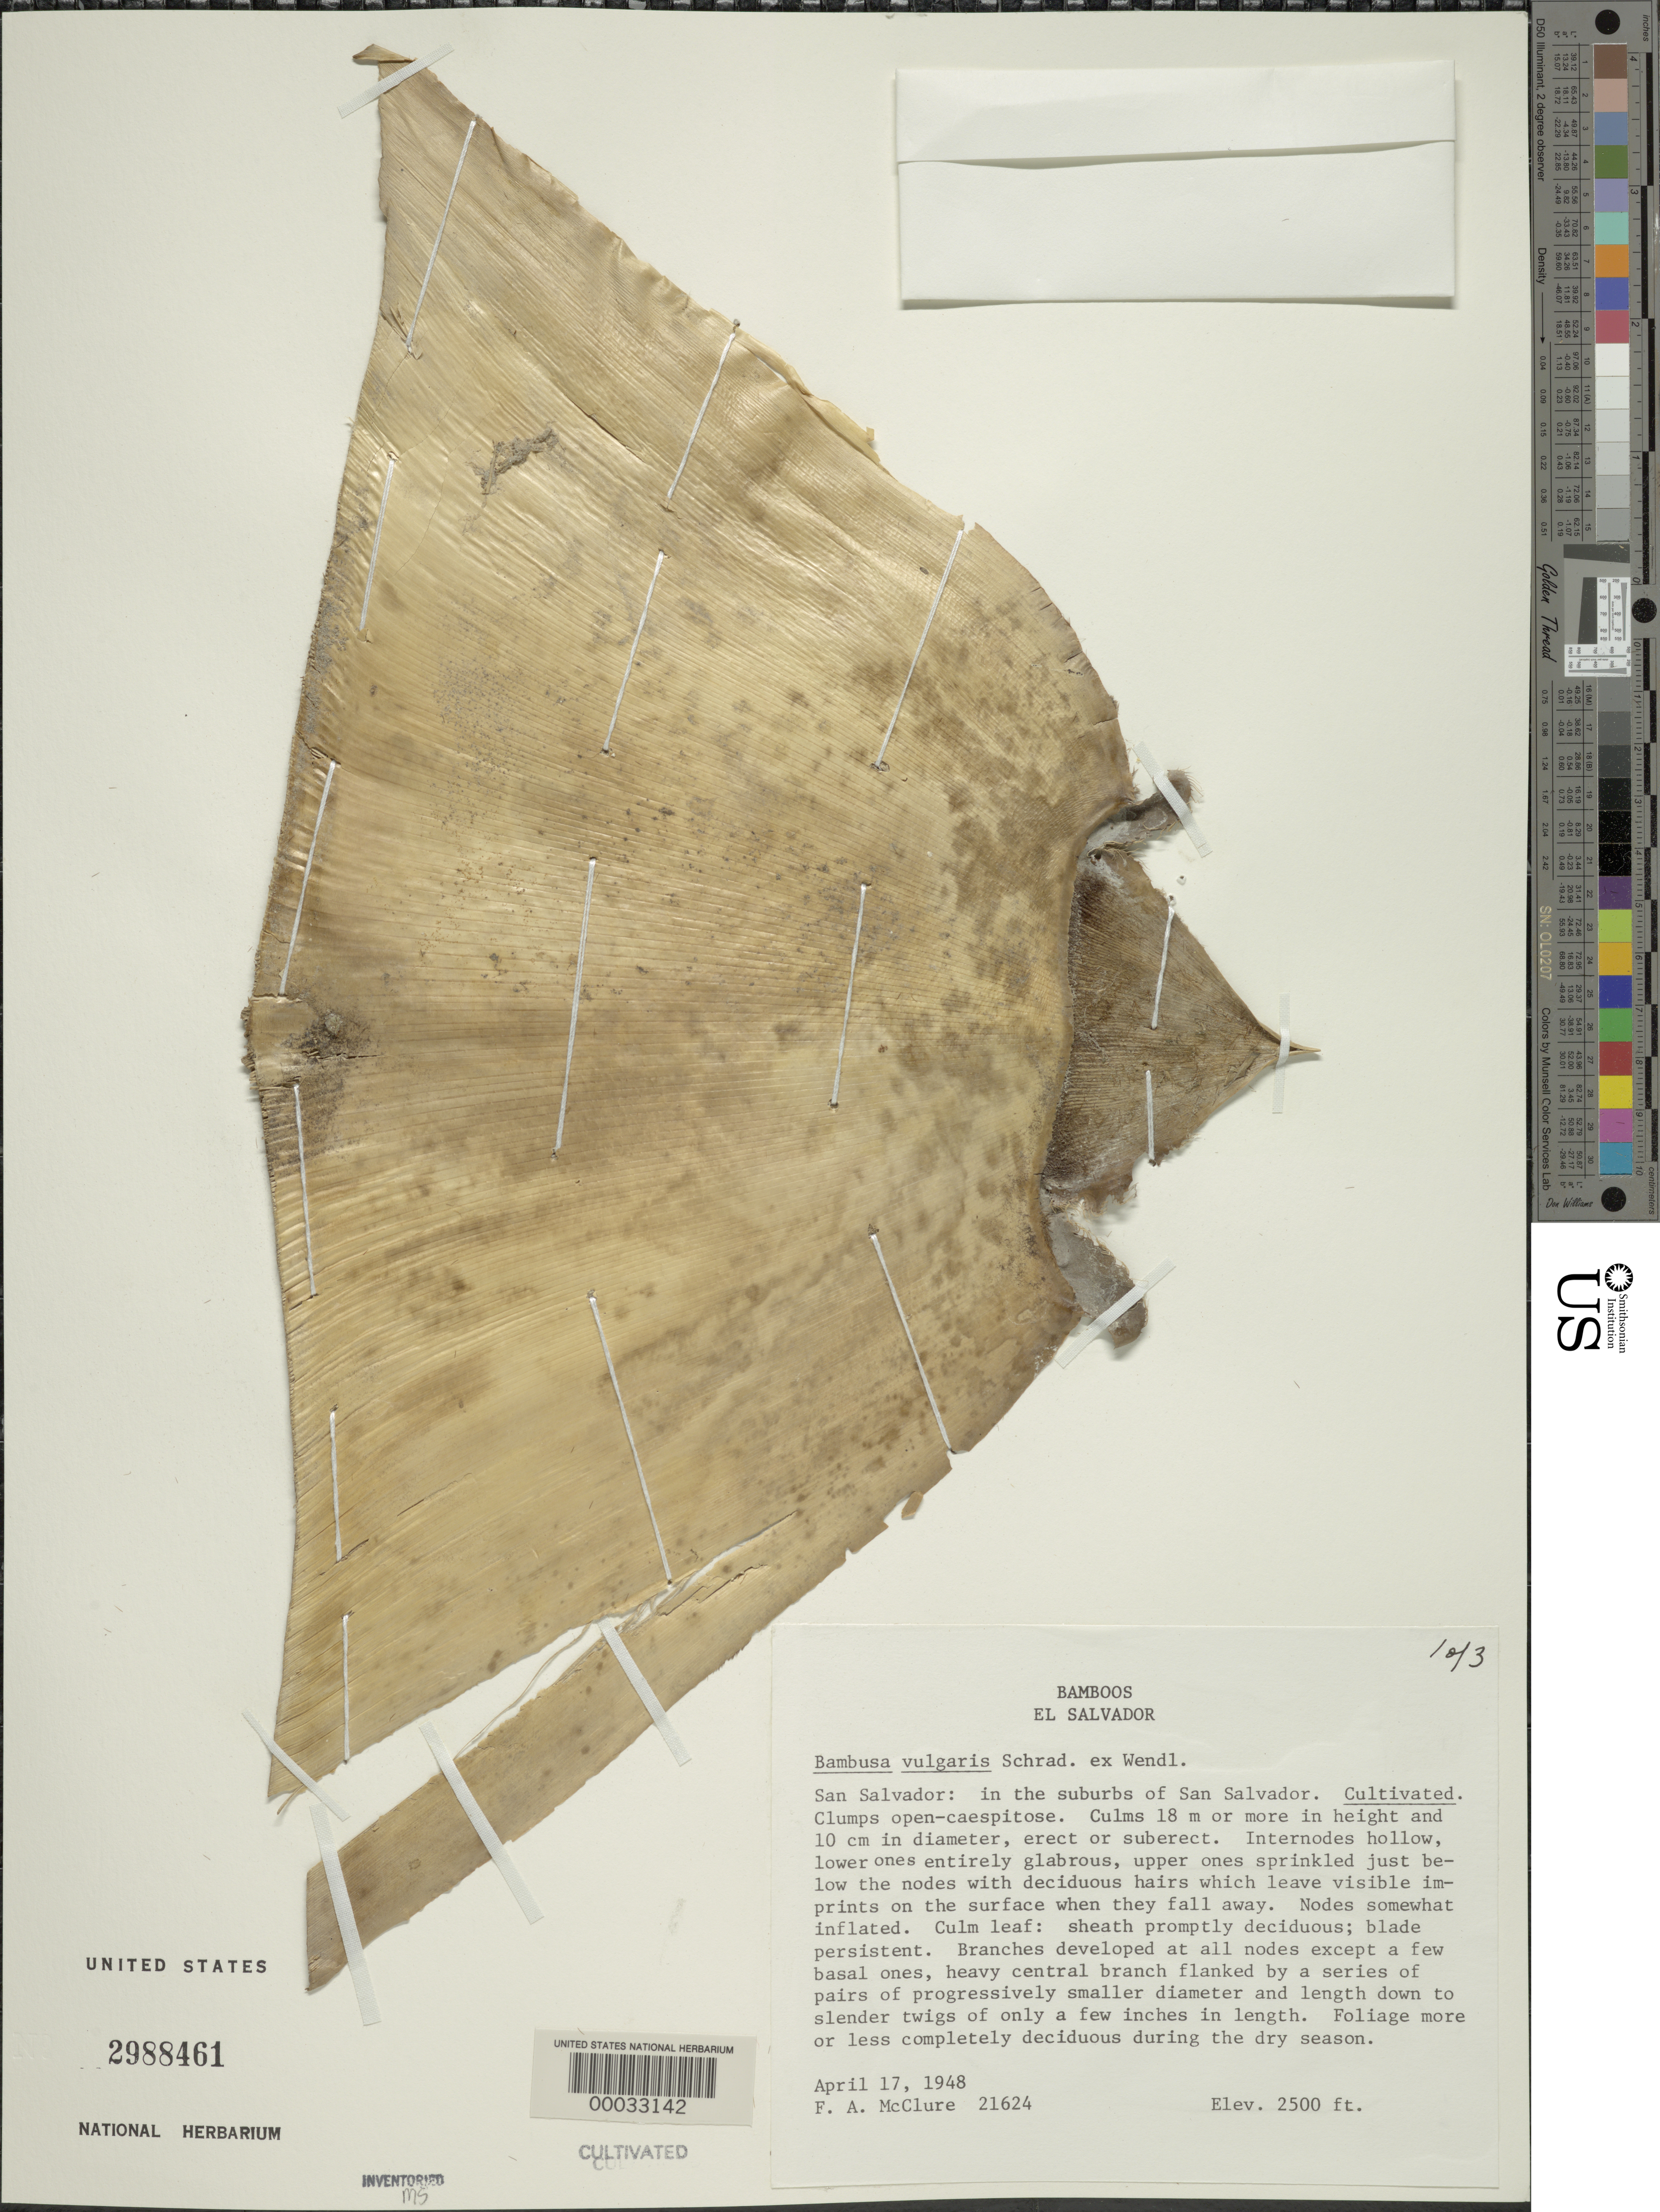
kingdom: Plantae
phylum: Tracheophyta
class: Liliopsida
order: Poales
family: Poaceae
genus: Bambusa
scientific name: Bambusa vulgaris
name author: Schrad. ex J.C. Wendl.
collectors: F. A. McClure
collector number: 21624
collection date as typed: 17 Apr 1948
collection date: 1948-04-17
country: El Salvador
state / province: San Salvador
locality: San salvador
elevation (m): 763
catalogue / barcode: US 2988461